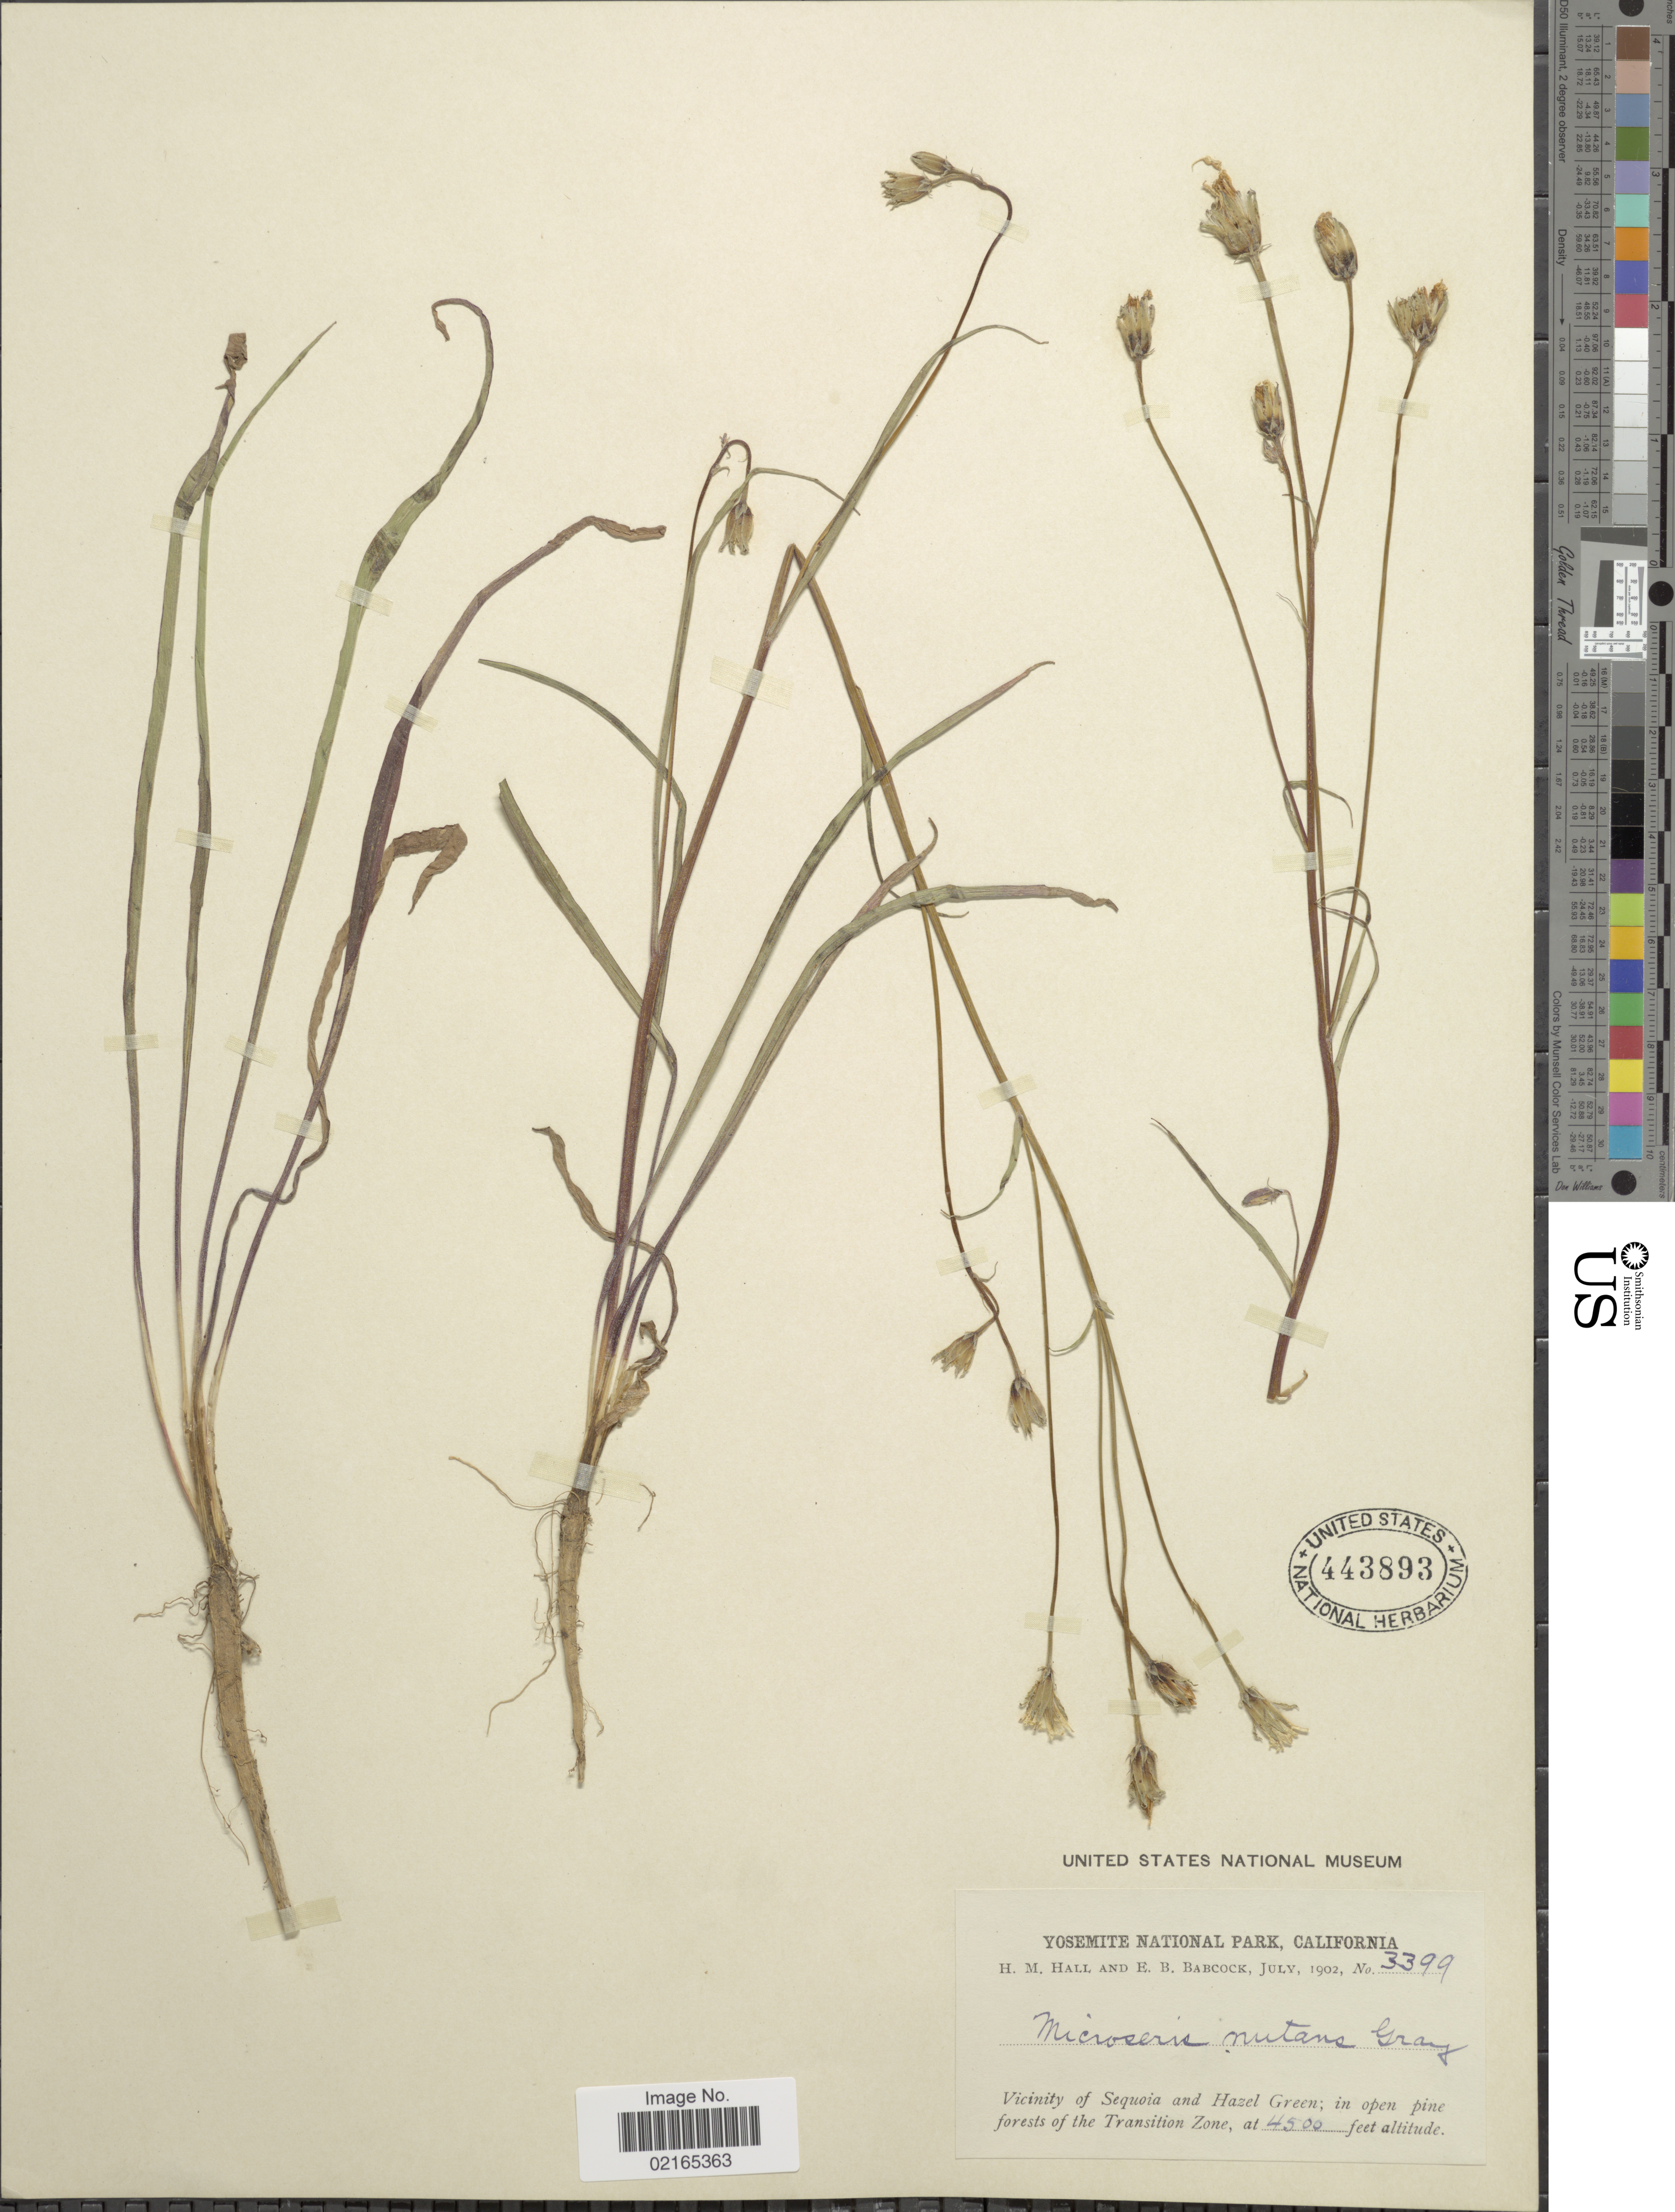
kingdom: Plantae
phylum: Tracheophyta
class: Magnoliopsida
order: Asterales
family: Asteraceae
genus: Microseris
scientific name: Microseris nutans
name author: (Hook.) Sch. Bip.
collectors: H. M. Hall & E. B. Babcock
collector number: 3399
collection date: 1902-07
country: United States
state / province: California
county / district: Mariposa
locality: Yosemite National Park, vicinity of Sequoia and Hazel Green; in open pine forests of the Transition Zone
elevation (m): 1372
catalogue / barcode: US 443893